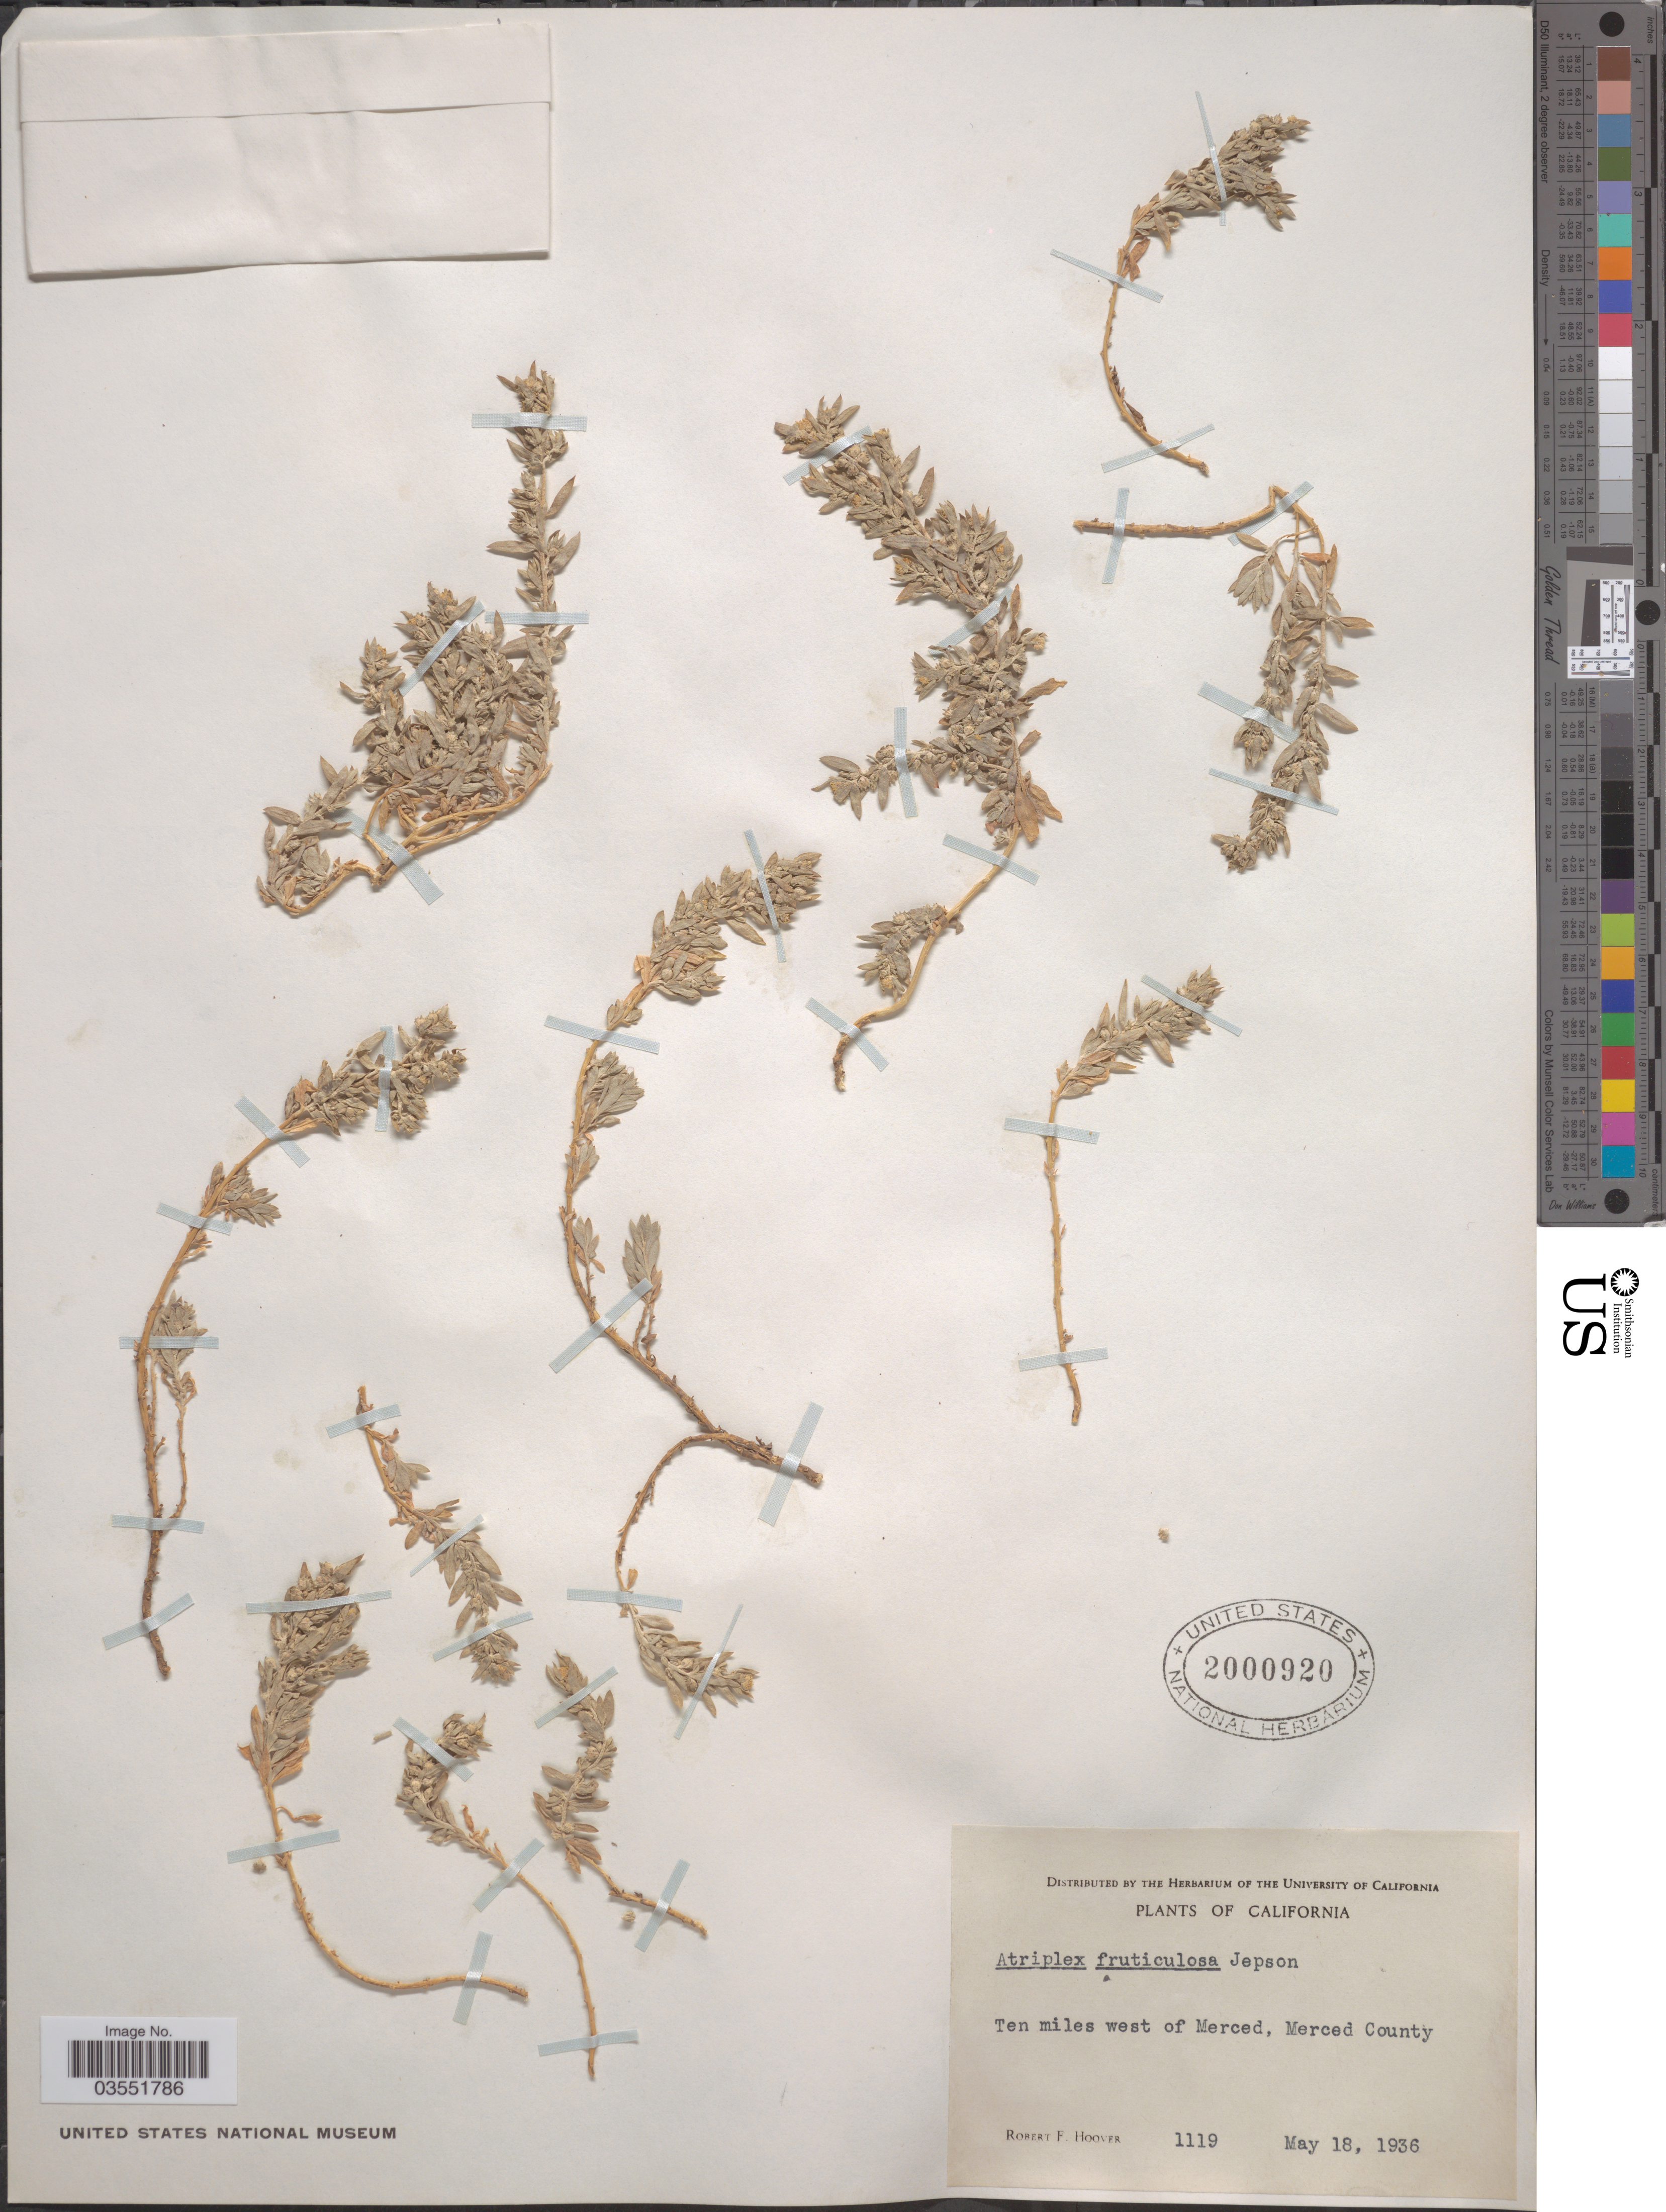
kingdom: Plantae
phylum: Tracheophyta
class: Magnoliopsida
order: Caryophyllales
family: Amaranthaceae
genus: Atriplex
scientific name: Atriplex fruticulosa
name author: Jeps.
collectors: R. F. Hoover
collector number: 1119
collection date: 1936-05-18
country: United States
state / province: California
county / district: Merced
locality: Ten miles west of Merced, Merced County.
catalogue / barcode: US 2000920